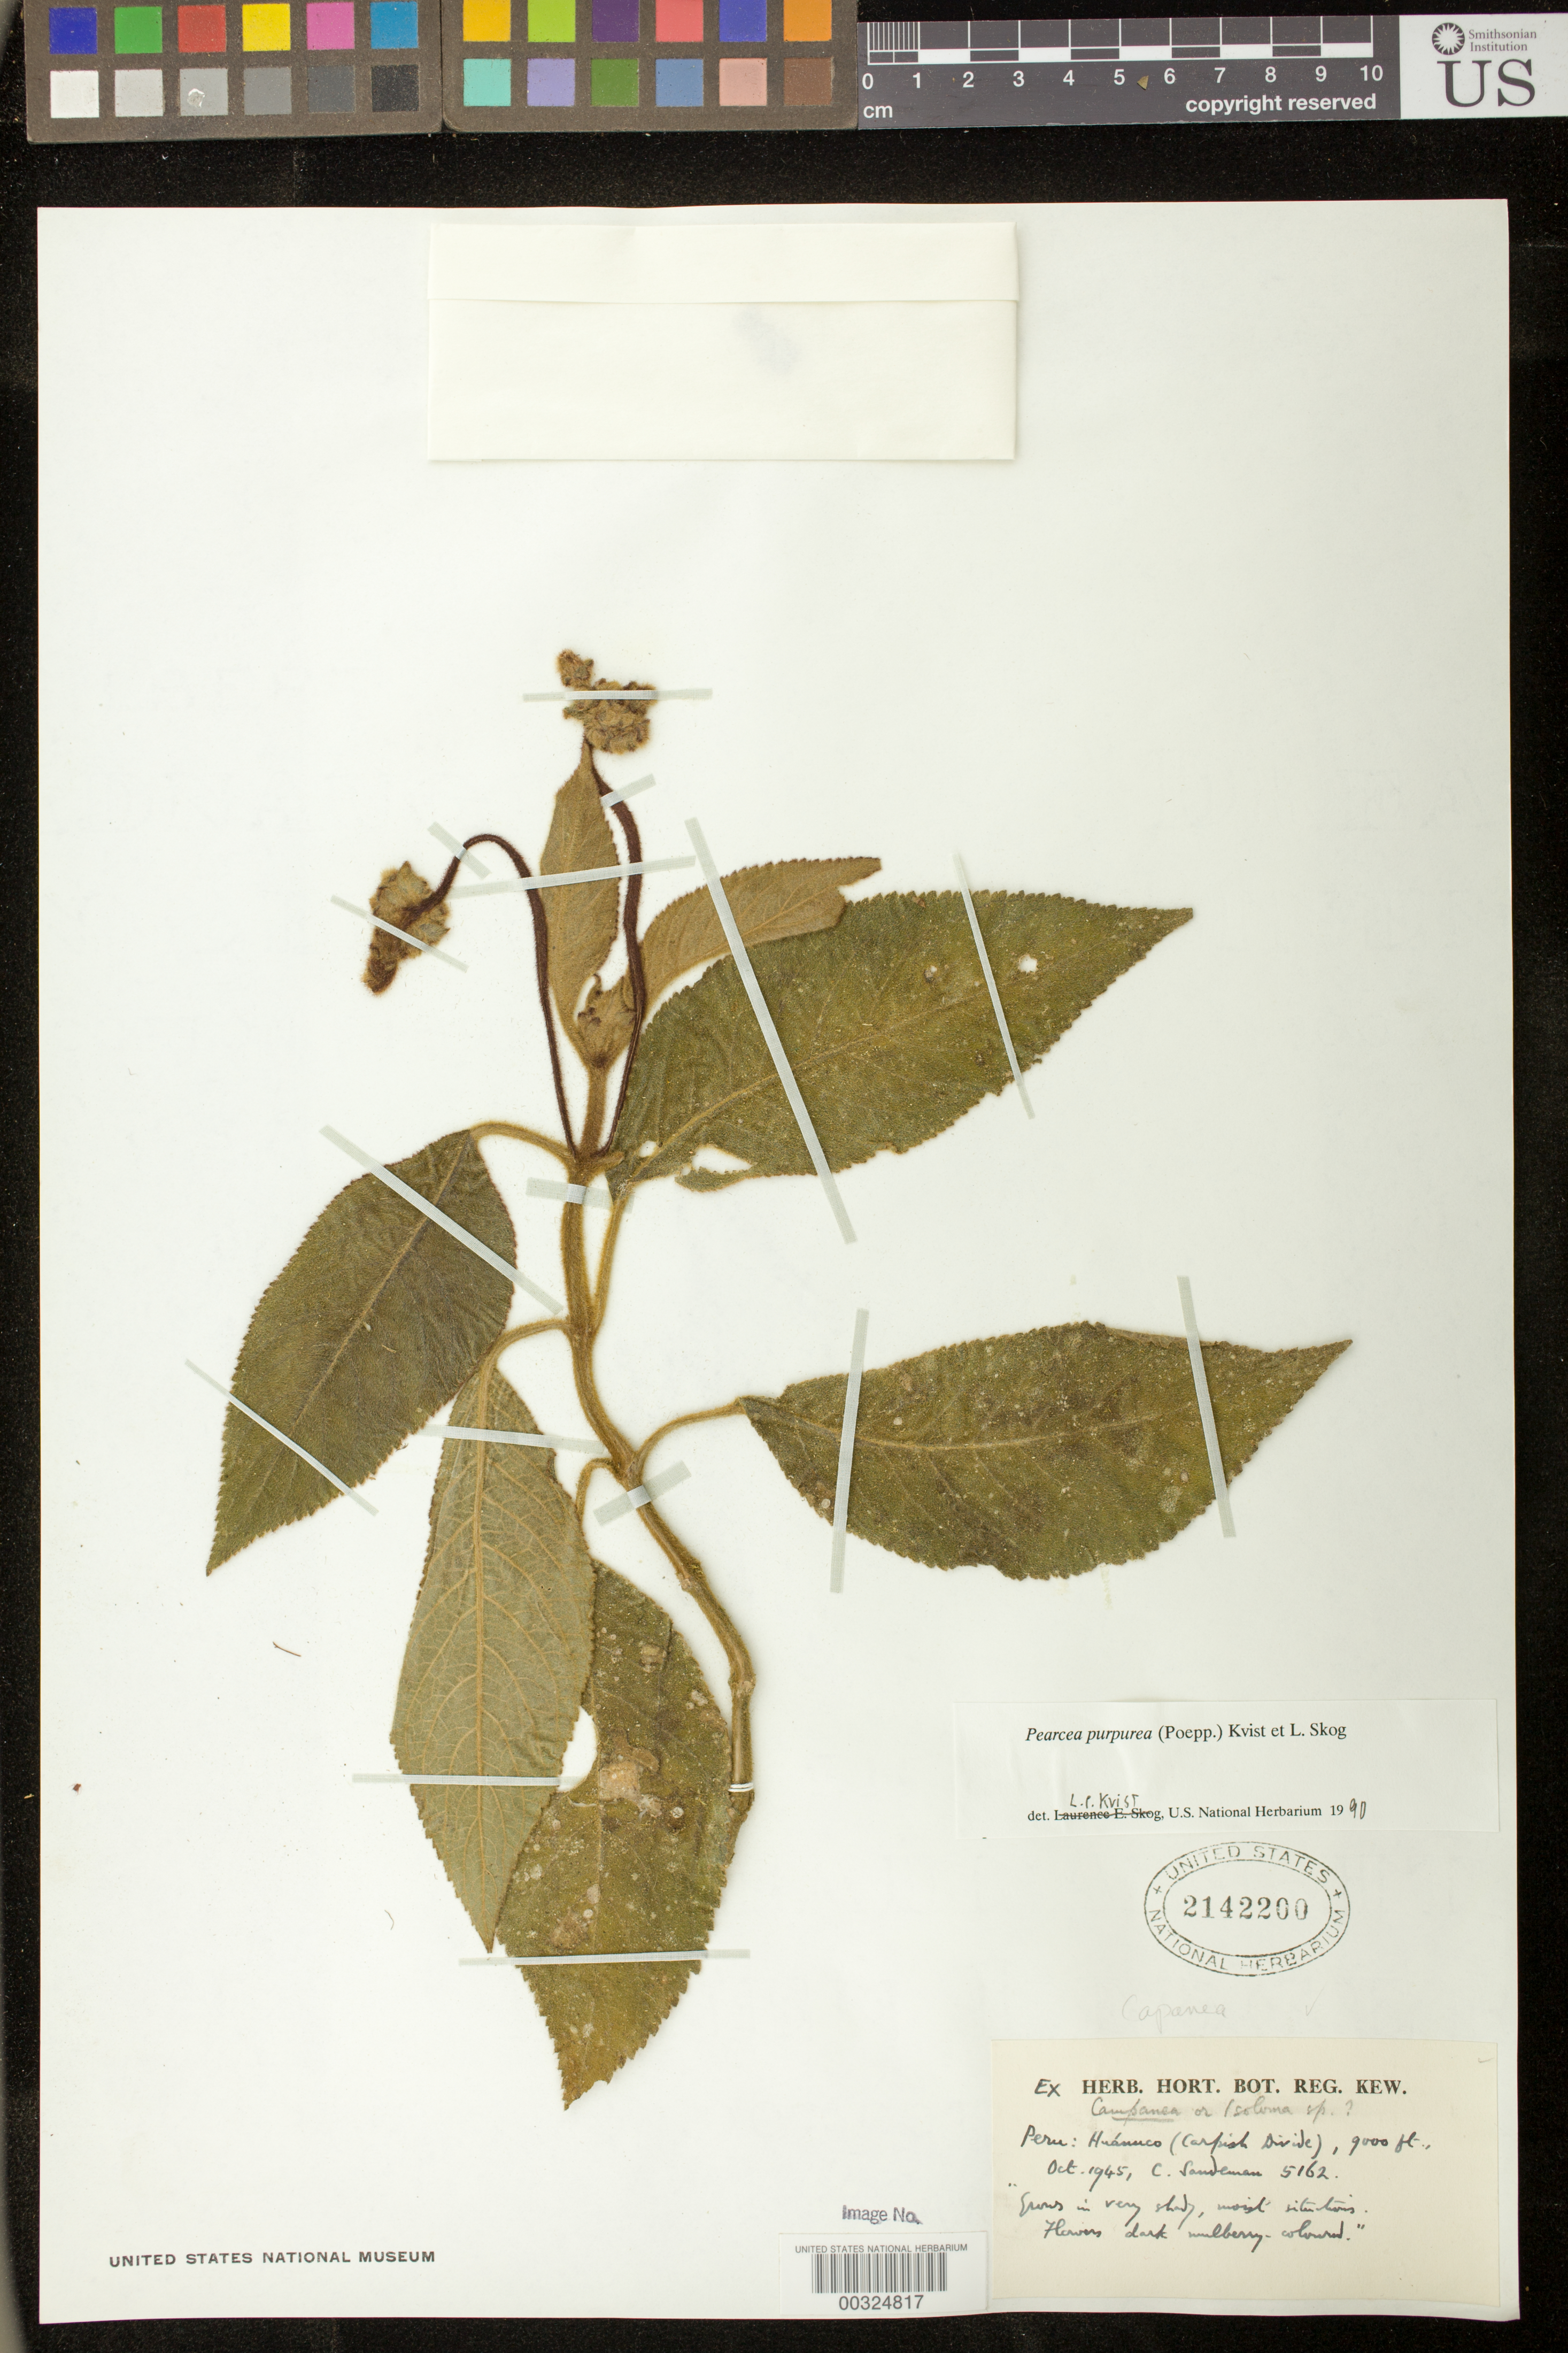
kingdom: Plantae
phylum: Tracheophyta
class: Magnoliopsida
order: Lamiales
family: Gesneriaceae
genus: Pearcea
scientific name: Pearcea purpurea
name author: (Poepp.) L.P. Kvist & L.E. Skog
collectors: C. Sandeman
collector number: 5162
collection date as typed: Oct 1945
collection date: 1945-10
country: Peru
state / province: Huánuco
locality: (Carpish Divide)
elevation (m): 2743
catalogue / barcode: US 2142200